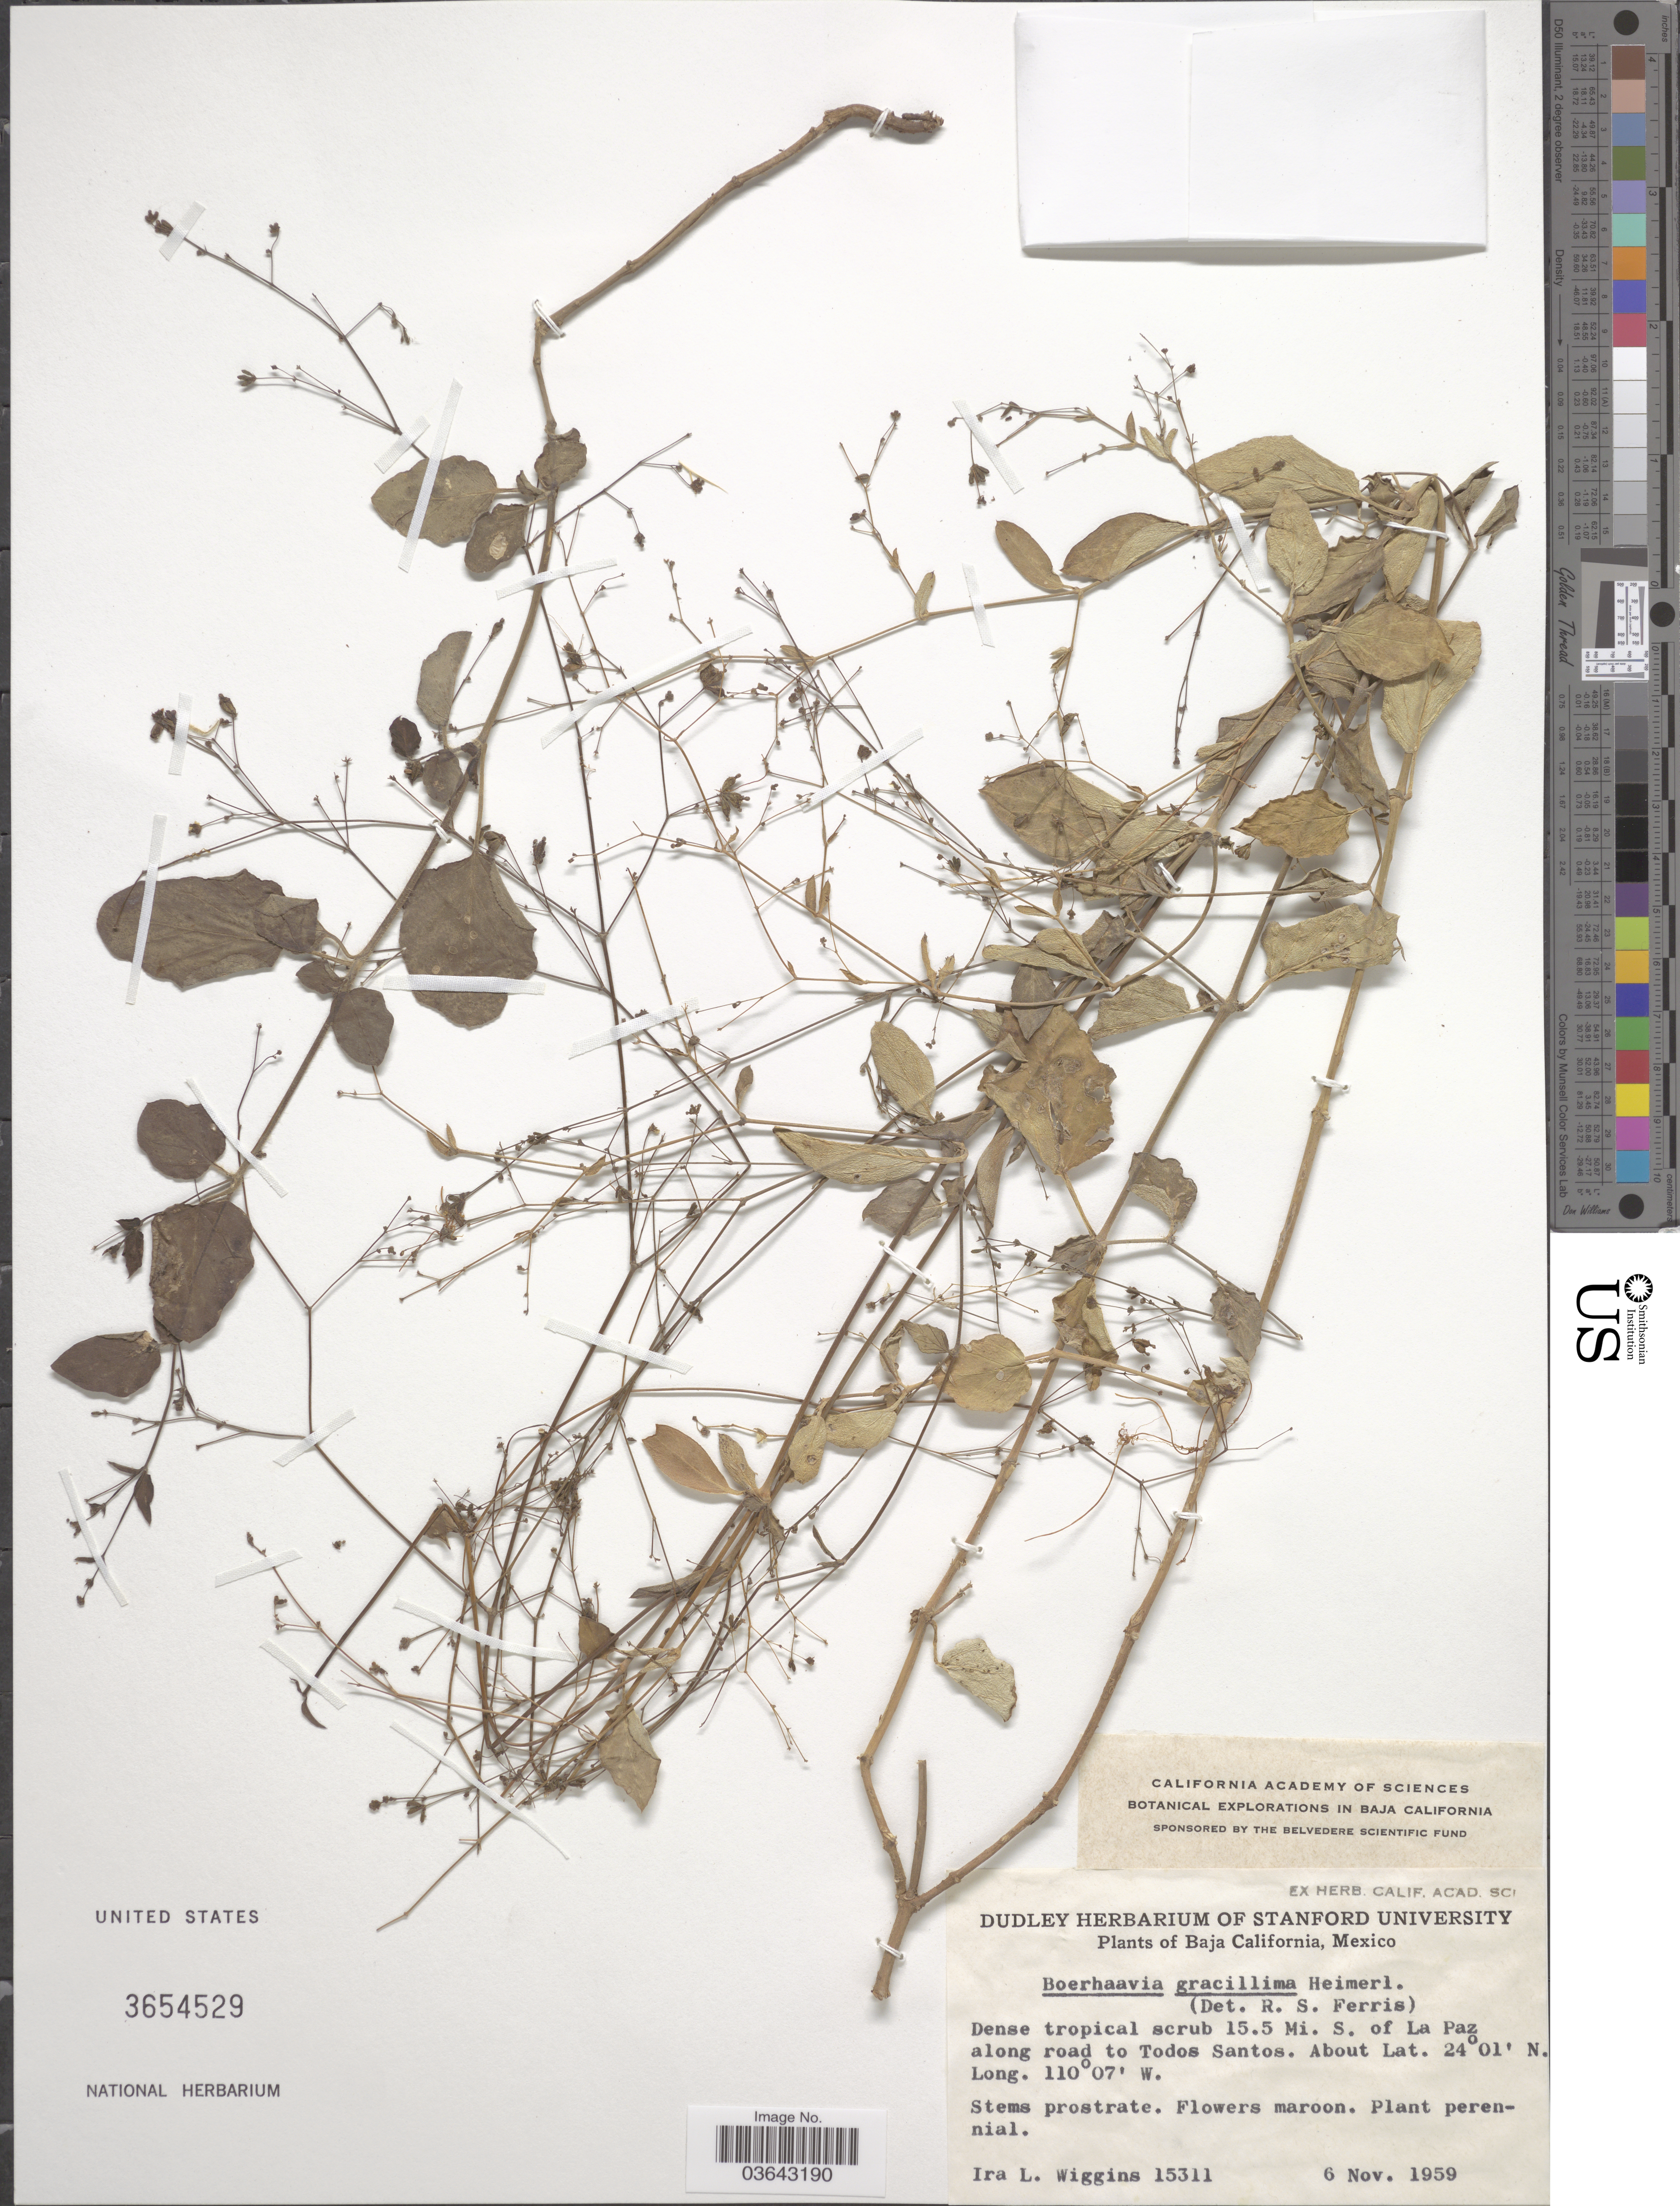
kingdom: Plantae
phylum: Tracheophyta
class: Magnoliopsida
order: Caryophyllales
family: Nyctaginaceae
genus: Boerhavia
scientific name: Boerhavia gracillima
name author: Heimerl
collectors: I. L. Wiggins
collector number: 15311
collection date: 1959-11-06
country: Mexico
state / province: Baja California Sur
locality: Dense tropical scrub 15.5 Mi. S. of La Paz along road to Todos Santos.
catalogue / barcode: US 3654529